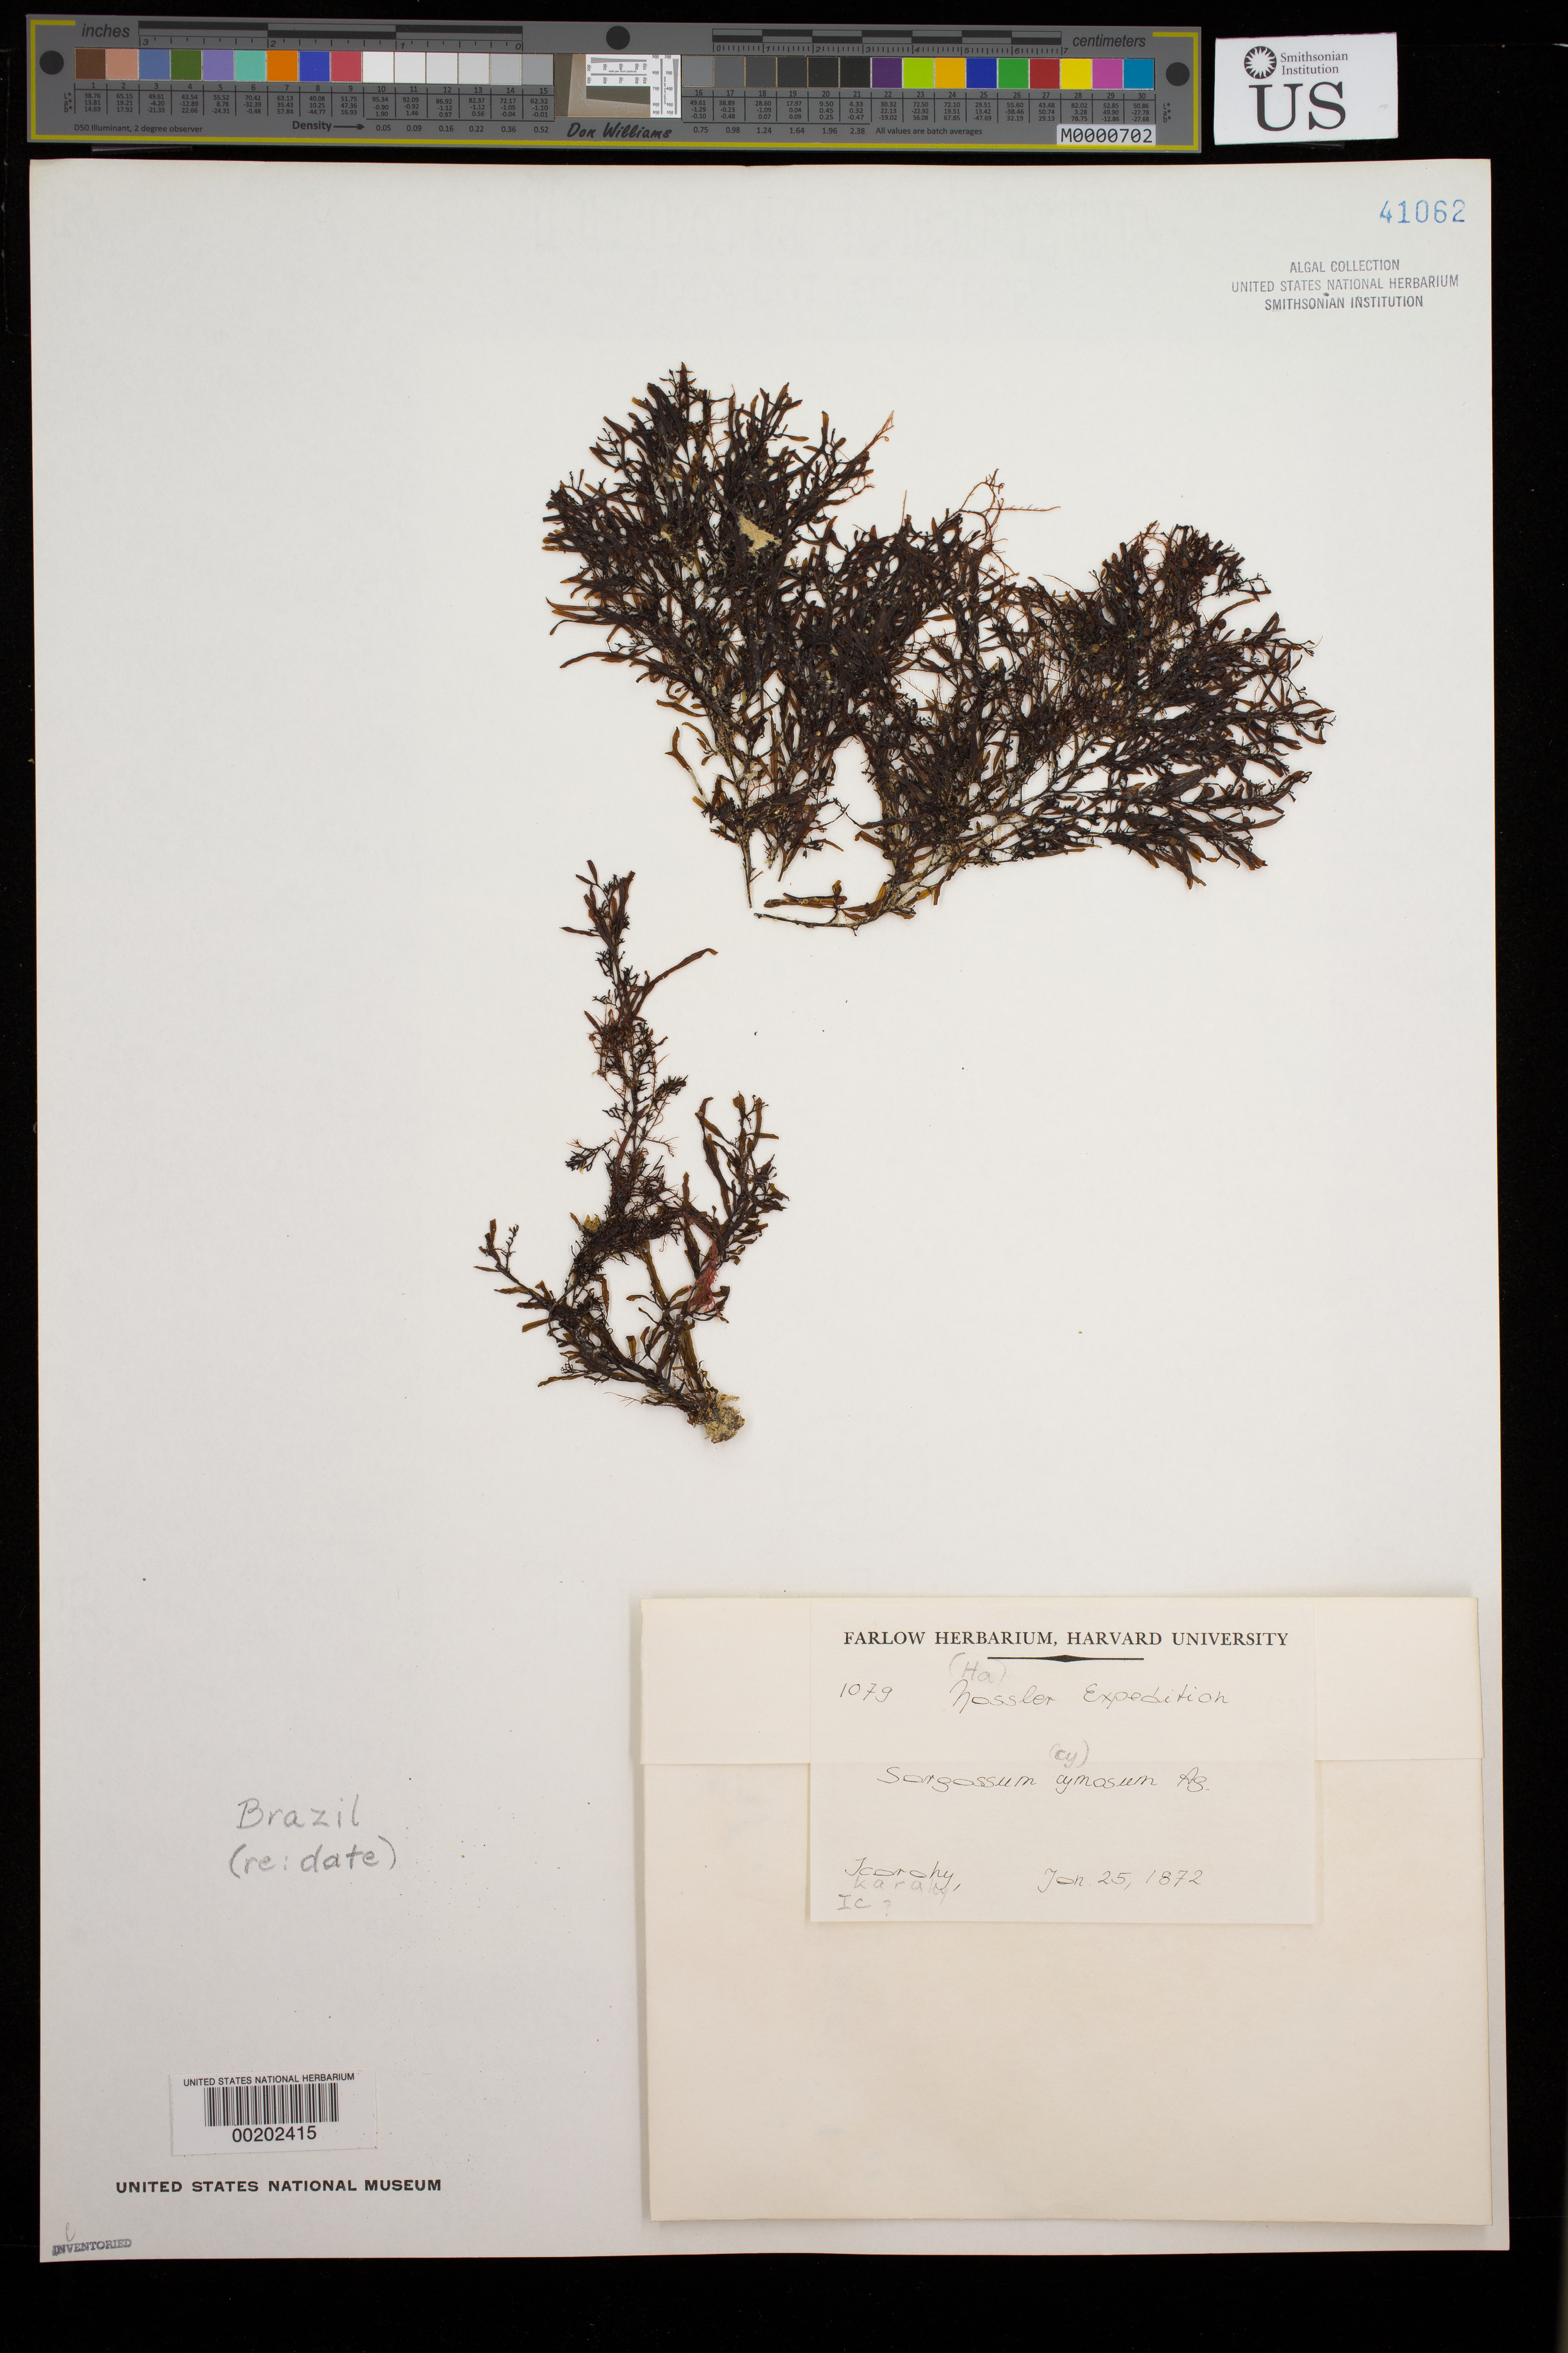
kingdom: Chromista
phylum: Ochrophyta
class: Phaeophyceae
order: Fucales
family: Sargassaceae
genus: Sargassum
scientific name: Sargassum cymosum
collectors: T. Hill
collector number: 1079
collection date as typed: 25 Jan 1872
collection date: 1872-01-25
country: Brazil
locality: Icarahy or Karahy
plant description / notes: Hassler Expedition, 1871-1872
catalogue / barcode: US 41062